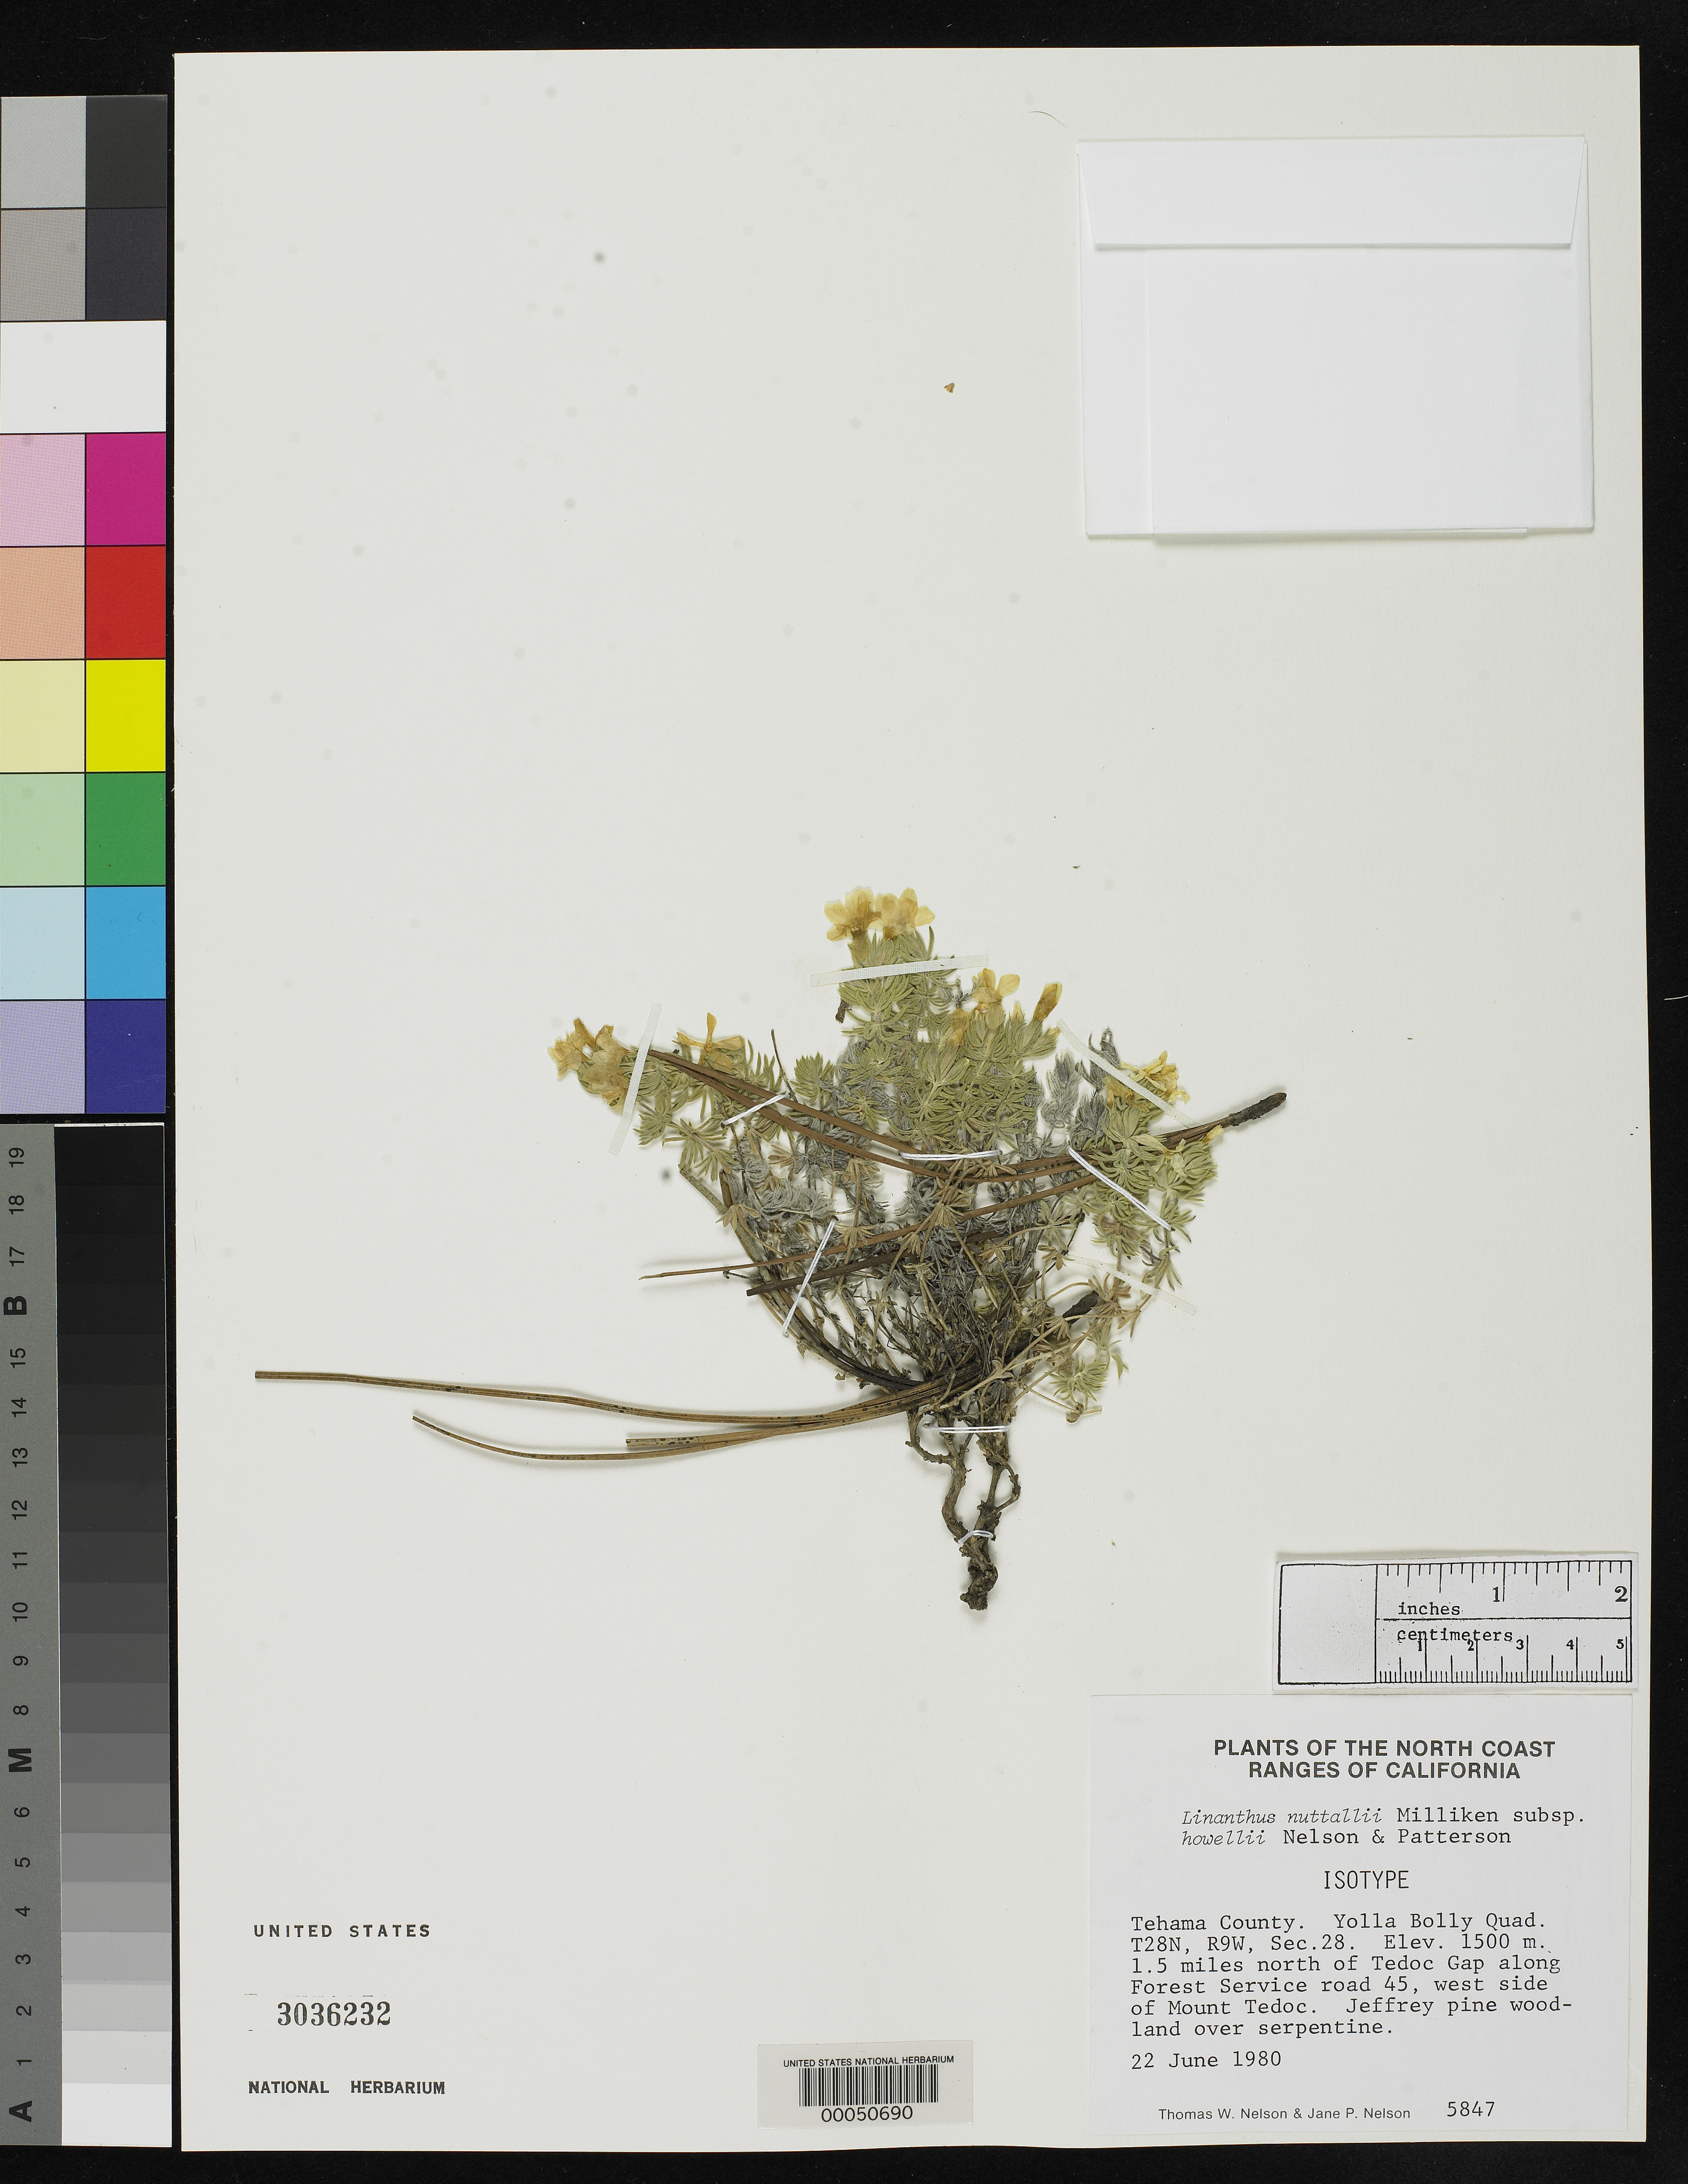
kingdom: Plantae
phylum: Tracheophyta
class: Magnoliopsida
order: Ericales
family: Polemoniaceae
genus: Linanthus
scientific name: Linanthus nuttallii subsp. howellii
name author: T.W. Nelson & R. Patt.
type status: Isotype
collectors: T. W. Nelson & J. P. Nelson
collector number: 5847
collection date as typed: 22 Jun 1980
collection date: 1980-06-22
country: United States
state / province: California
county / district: Tehama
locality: W side of Mount Tedoc along Forest Service road 45, ca. 1.5 mi N of Tedac Gap, Yolla Bolly.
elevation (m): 1500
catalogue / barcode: US 3036232